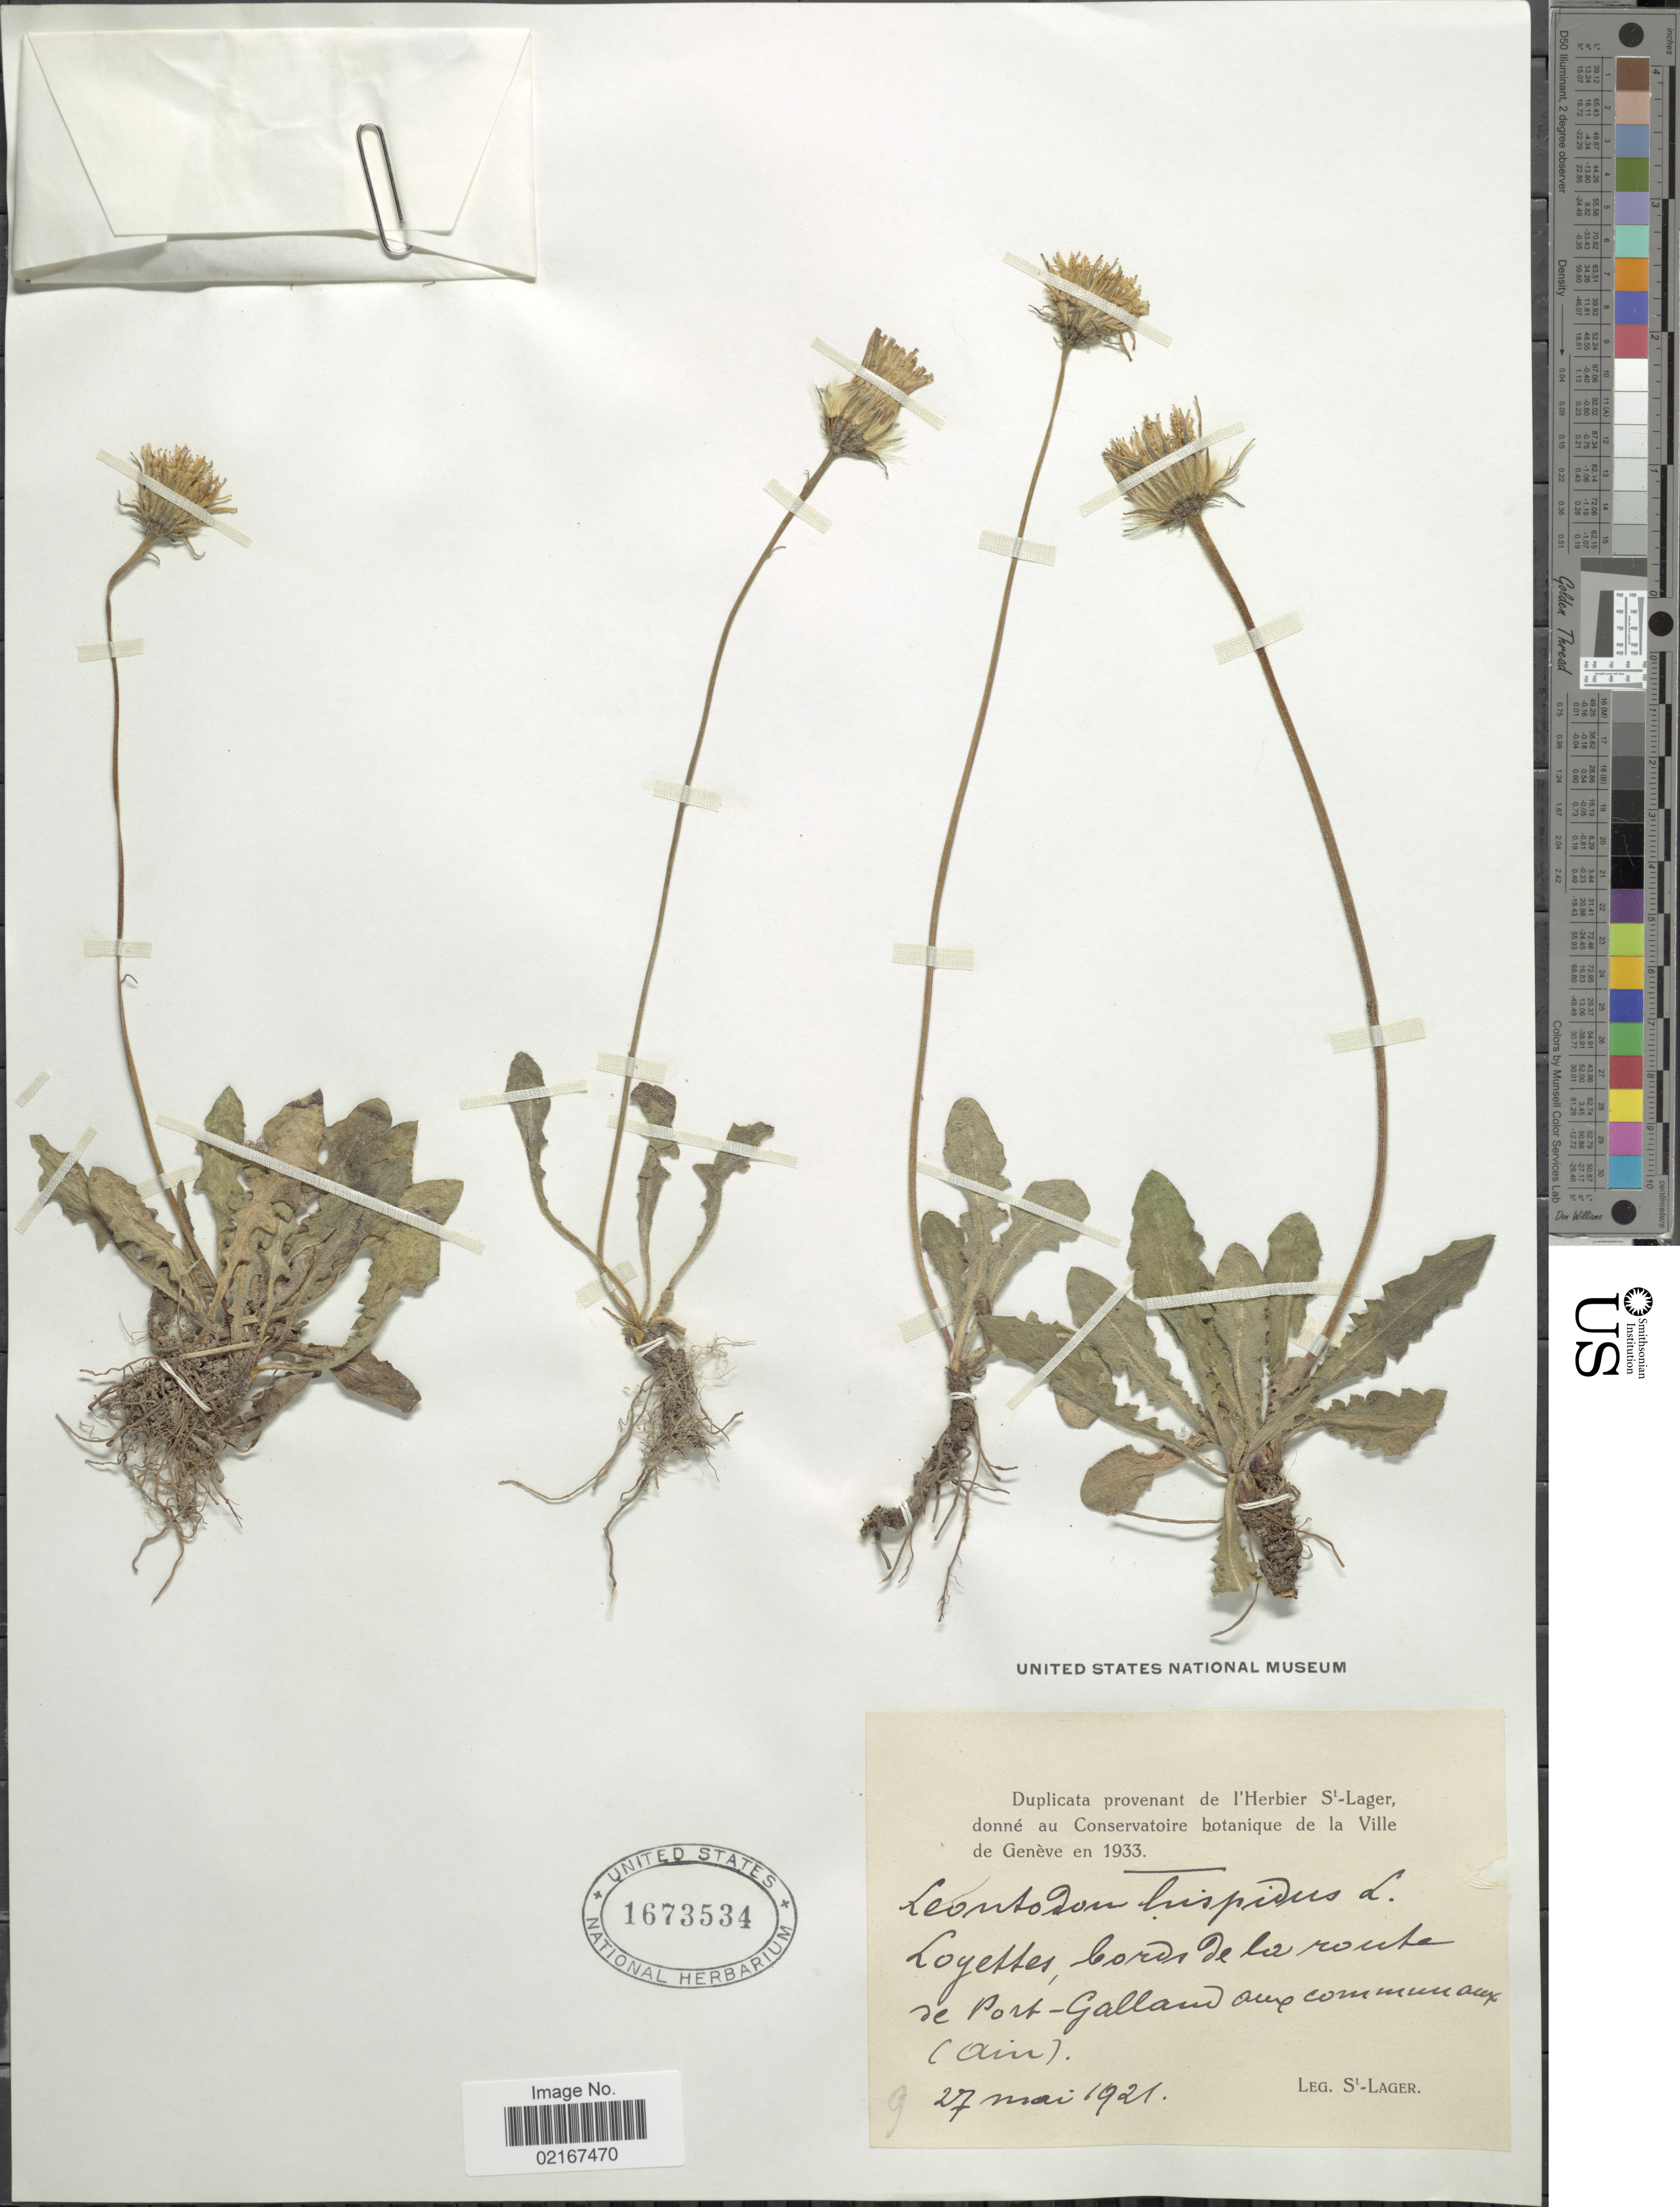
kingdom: Plantae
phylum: Tracheophyta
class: Magnoliopsida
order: Asterales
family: Asteraceae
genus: Leontodon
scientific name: Leontodon hispidus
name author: L.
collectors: -. St. Lager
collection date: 1921-05-27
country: France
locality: Loyettes, bords de la route de Port-Galland aux commun aux (Ain) [interpreted]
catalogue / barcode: US 1673534